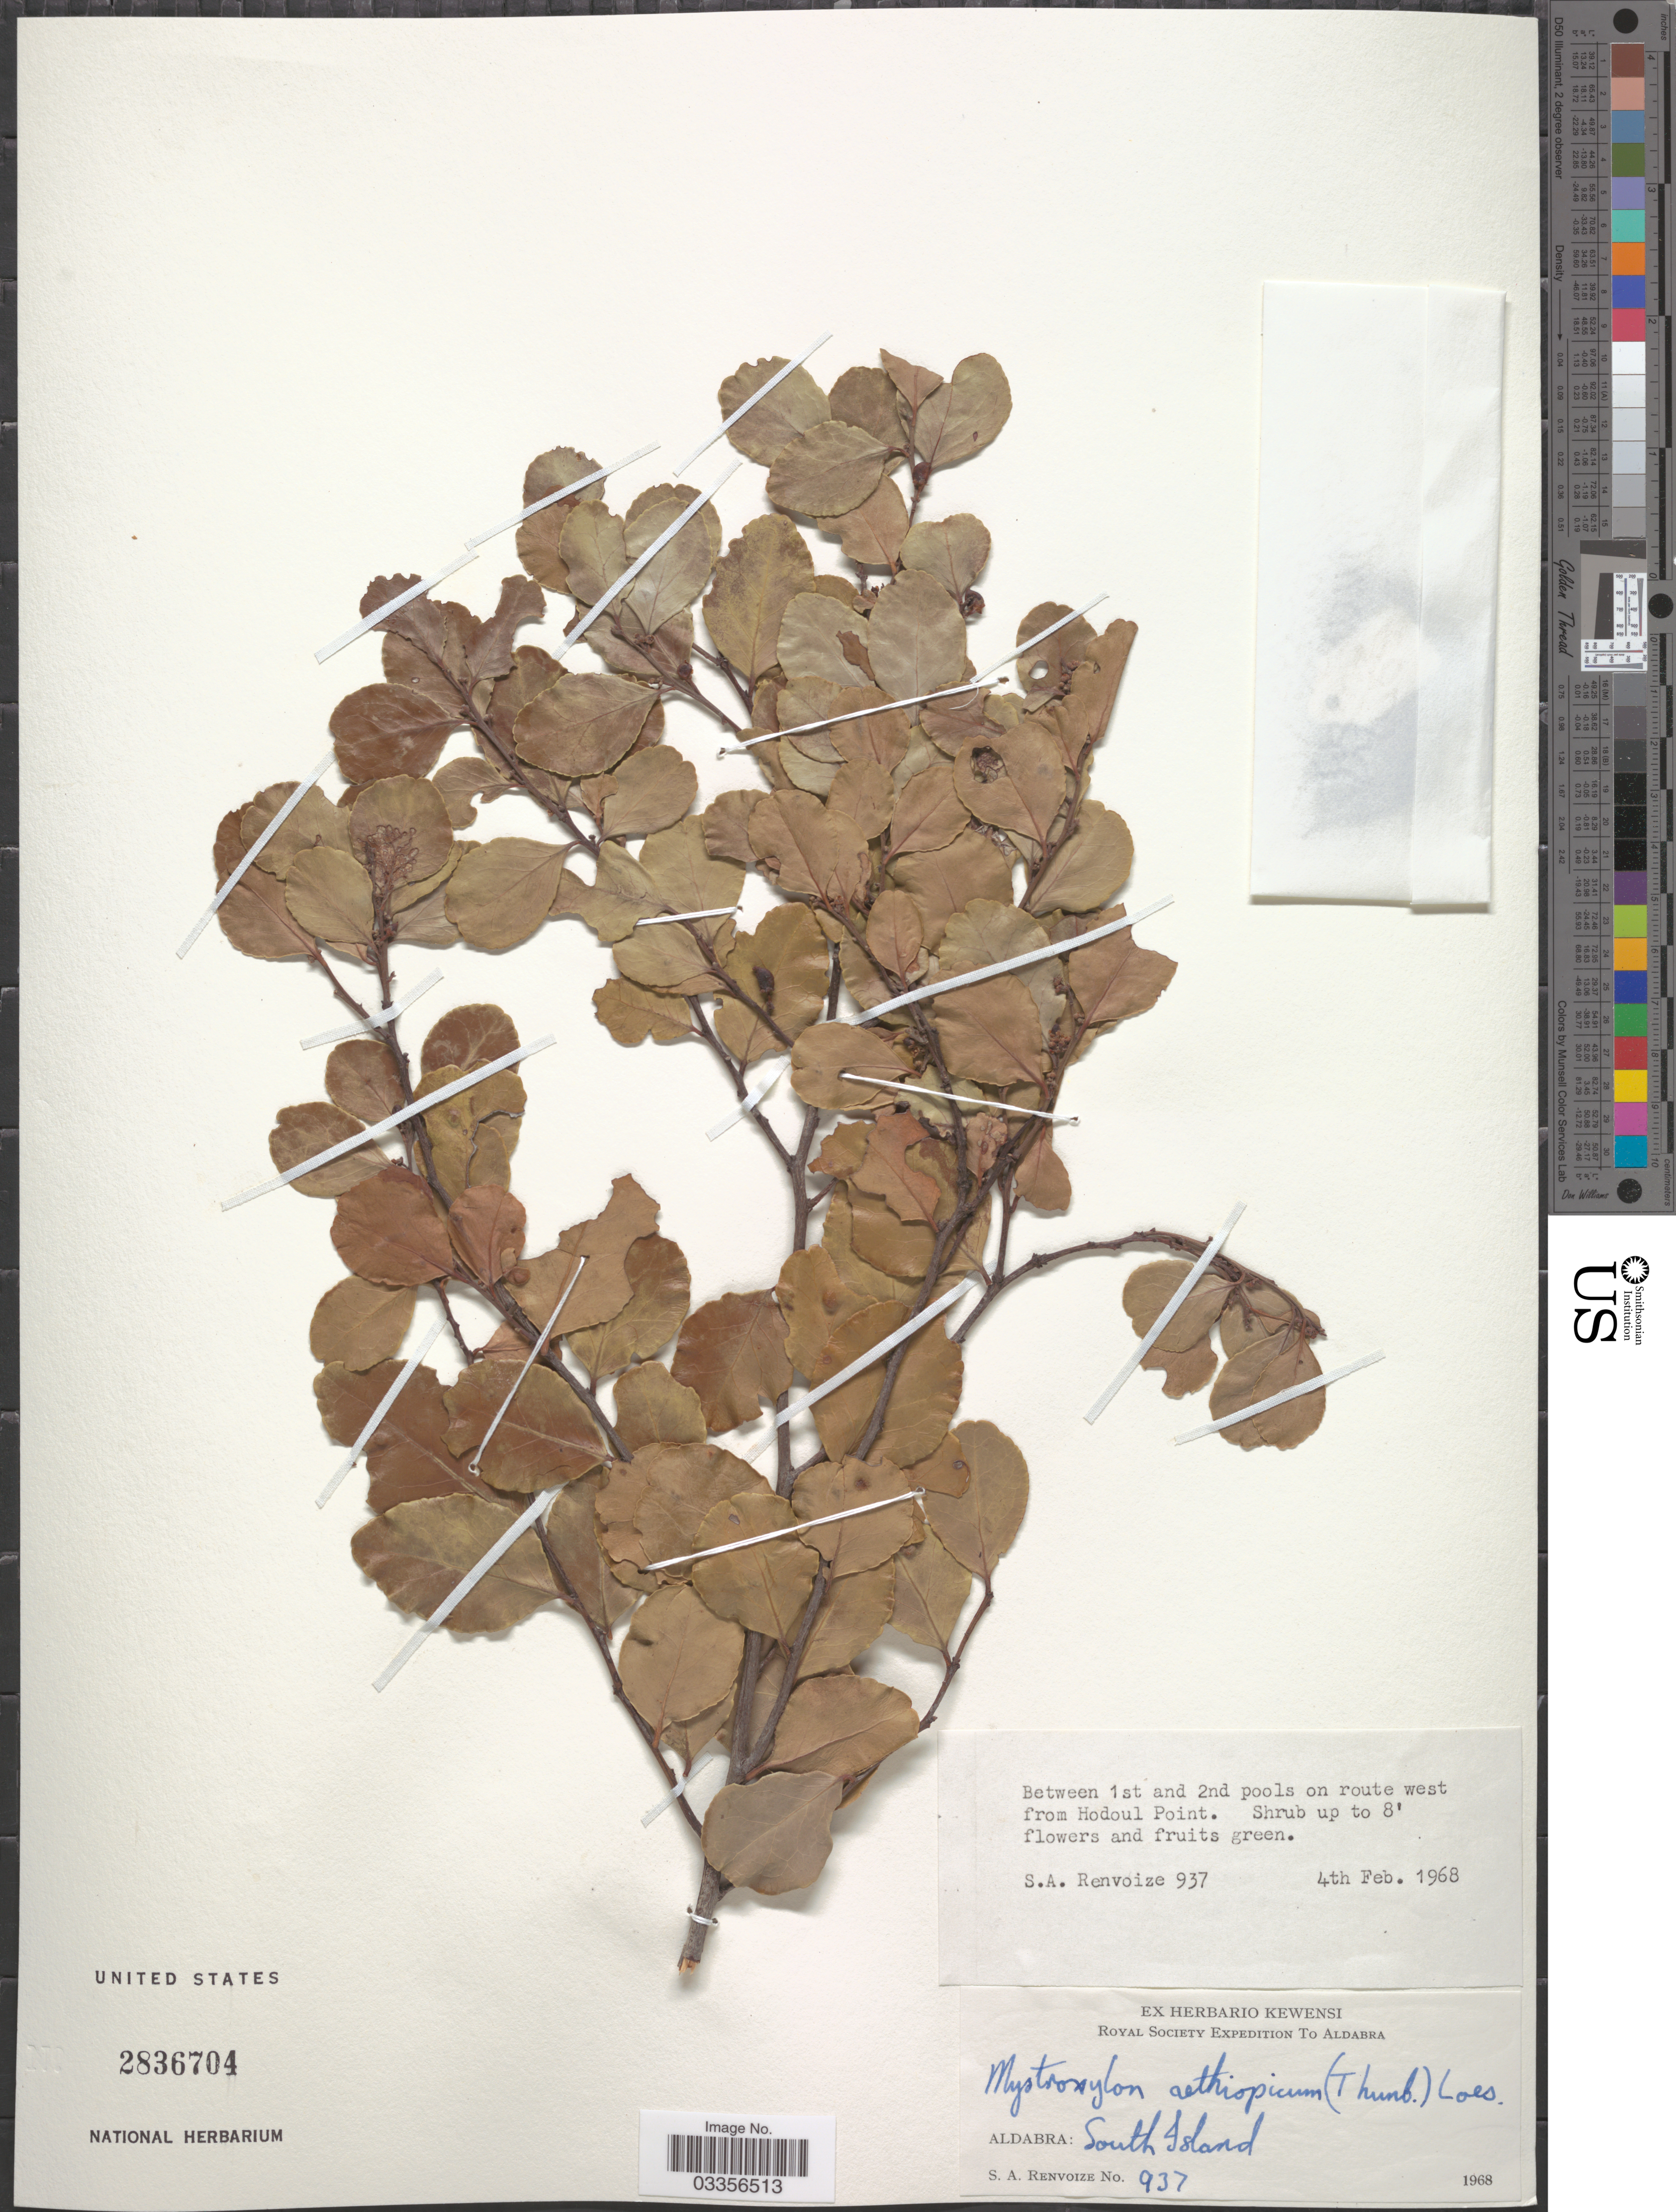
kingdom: Plantae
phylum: Tracheophyta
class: Magnoliopsida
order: Celastrales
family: Celastraceae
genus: Mystroxylon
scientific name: Mystroxylon aethiopicum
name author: (Thunb.) Loes.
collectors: S. A. Renvoize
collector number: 937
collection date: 1968-02-04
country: Seychelles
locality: Between 1st and 2nd pools on route west from Hodoul Point, Aldabra: South Island.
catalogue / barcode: US 2836704